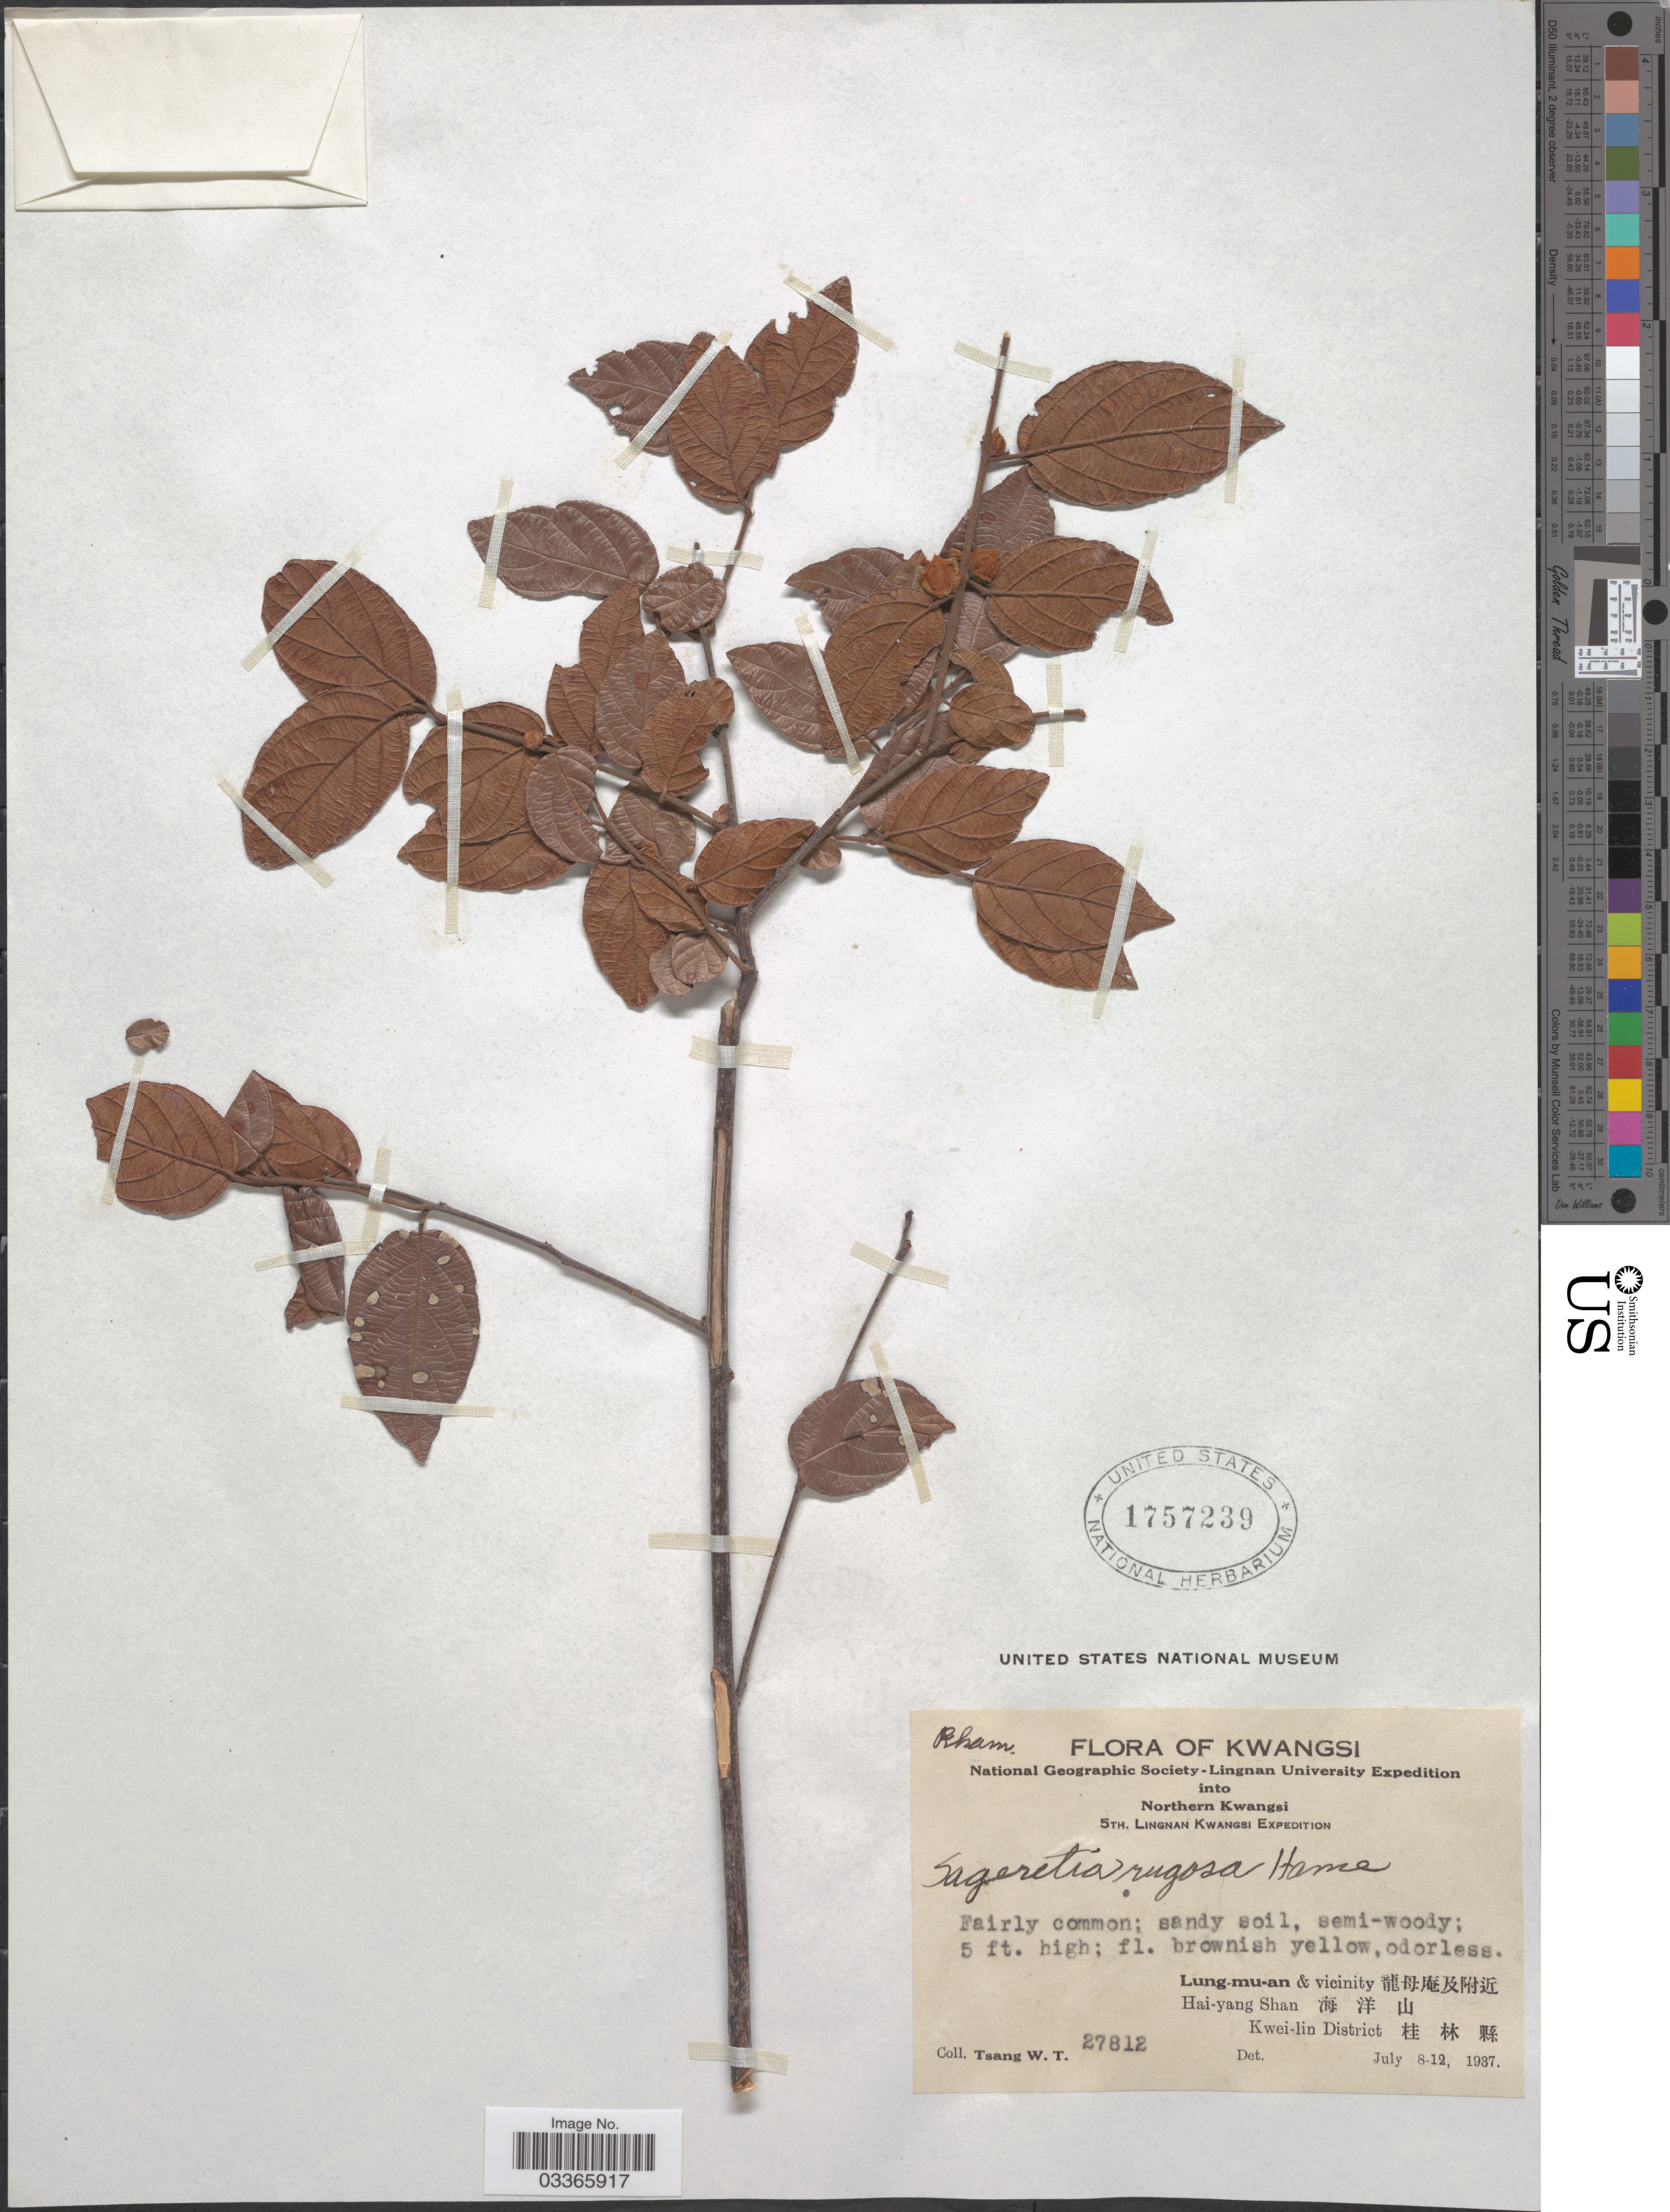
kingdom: Plantae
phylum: Tracheophyta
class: Magnoliopsida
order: Rosales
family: Rhamnaceae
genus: Sageretia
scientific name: Sageretia rugosa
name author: Hance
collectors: W. T. Tsang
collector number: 27812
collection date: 1937-07-08/1937-07-12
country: China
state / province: Guangxi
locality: Kwangsi, Northern Kwangsi, Lung-mu-an & vicinity X, Hai-yang Shan X, Kwei-lin District X.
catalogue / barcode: US 1757239